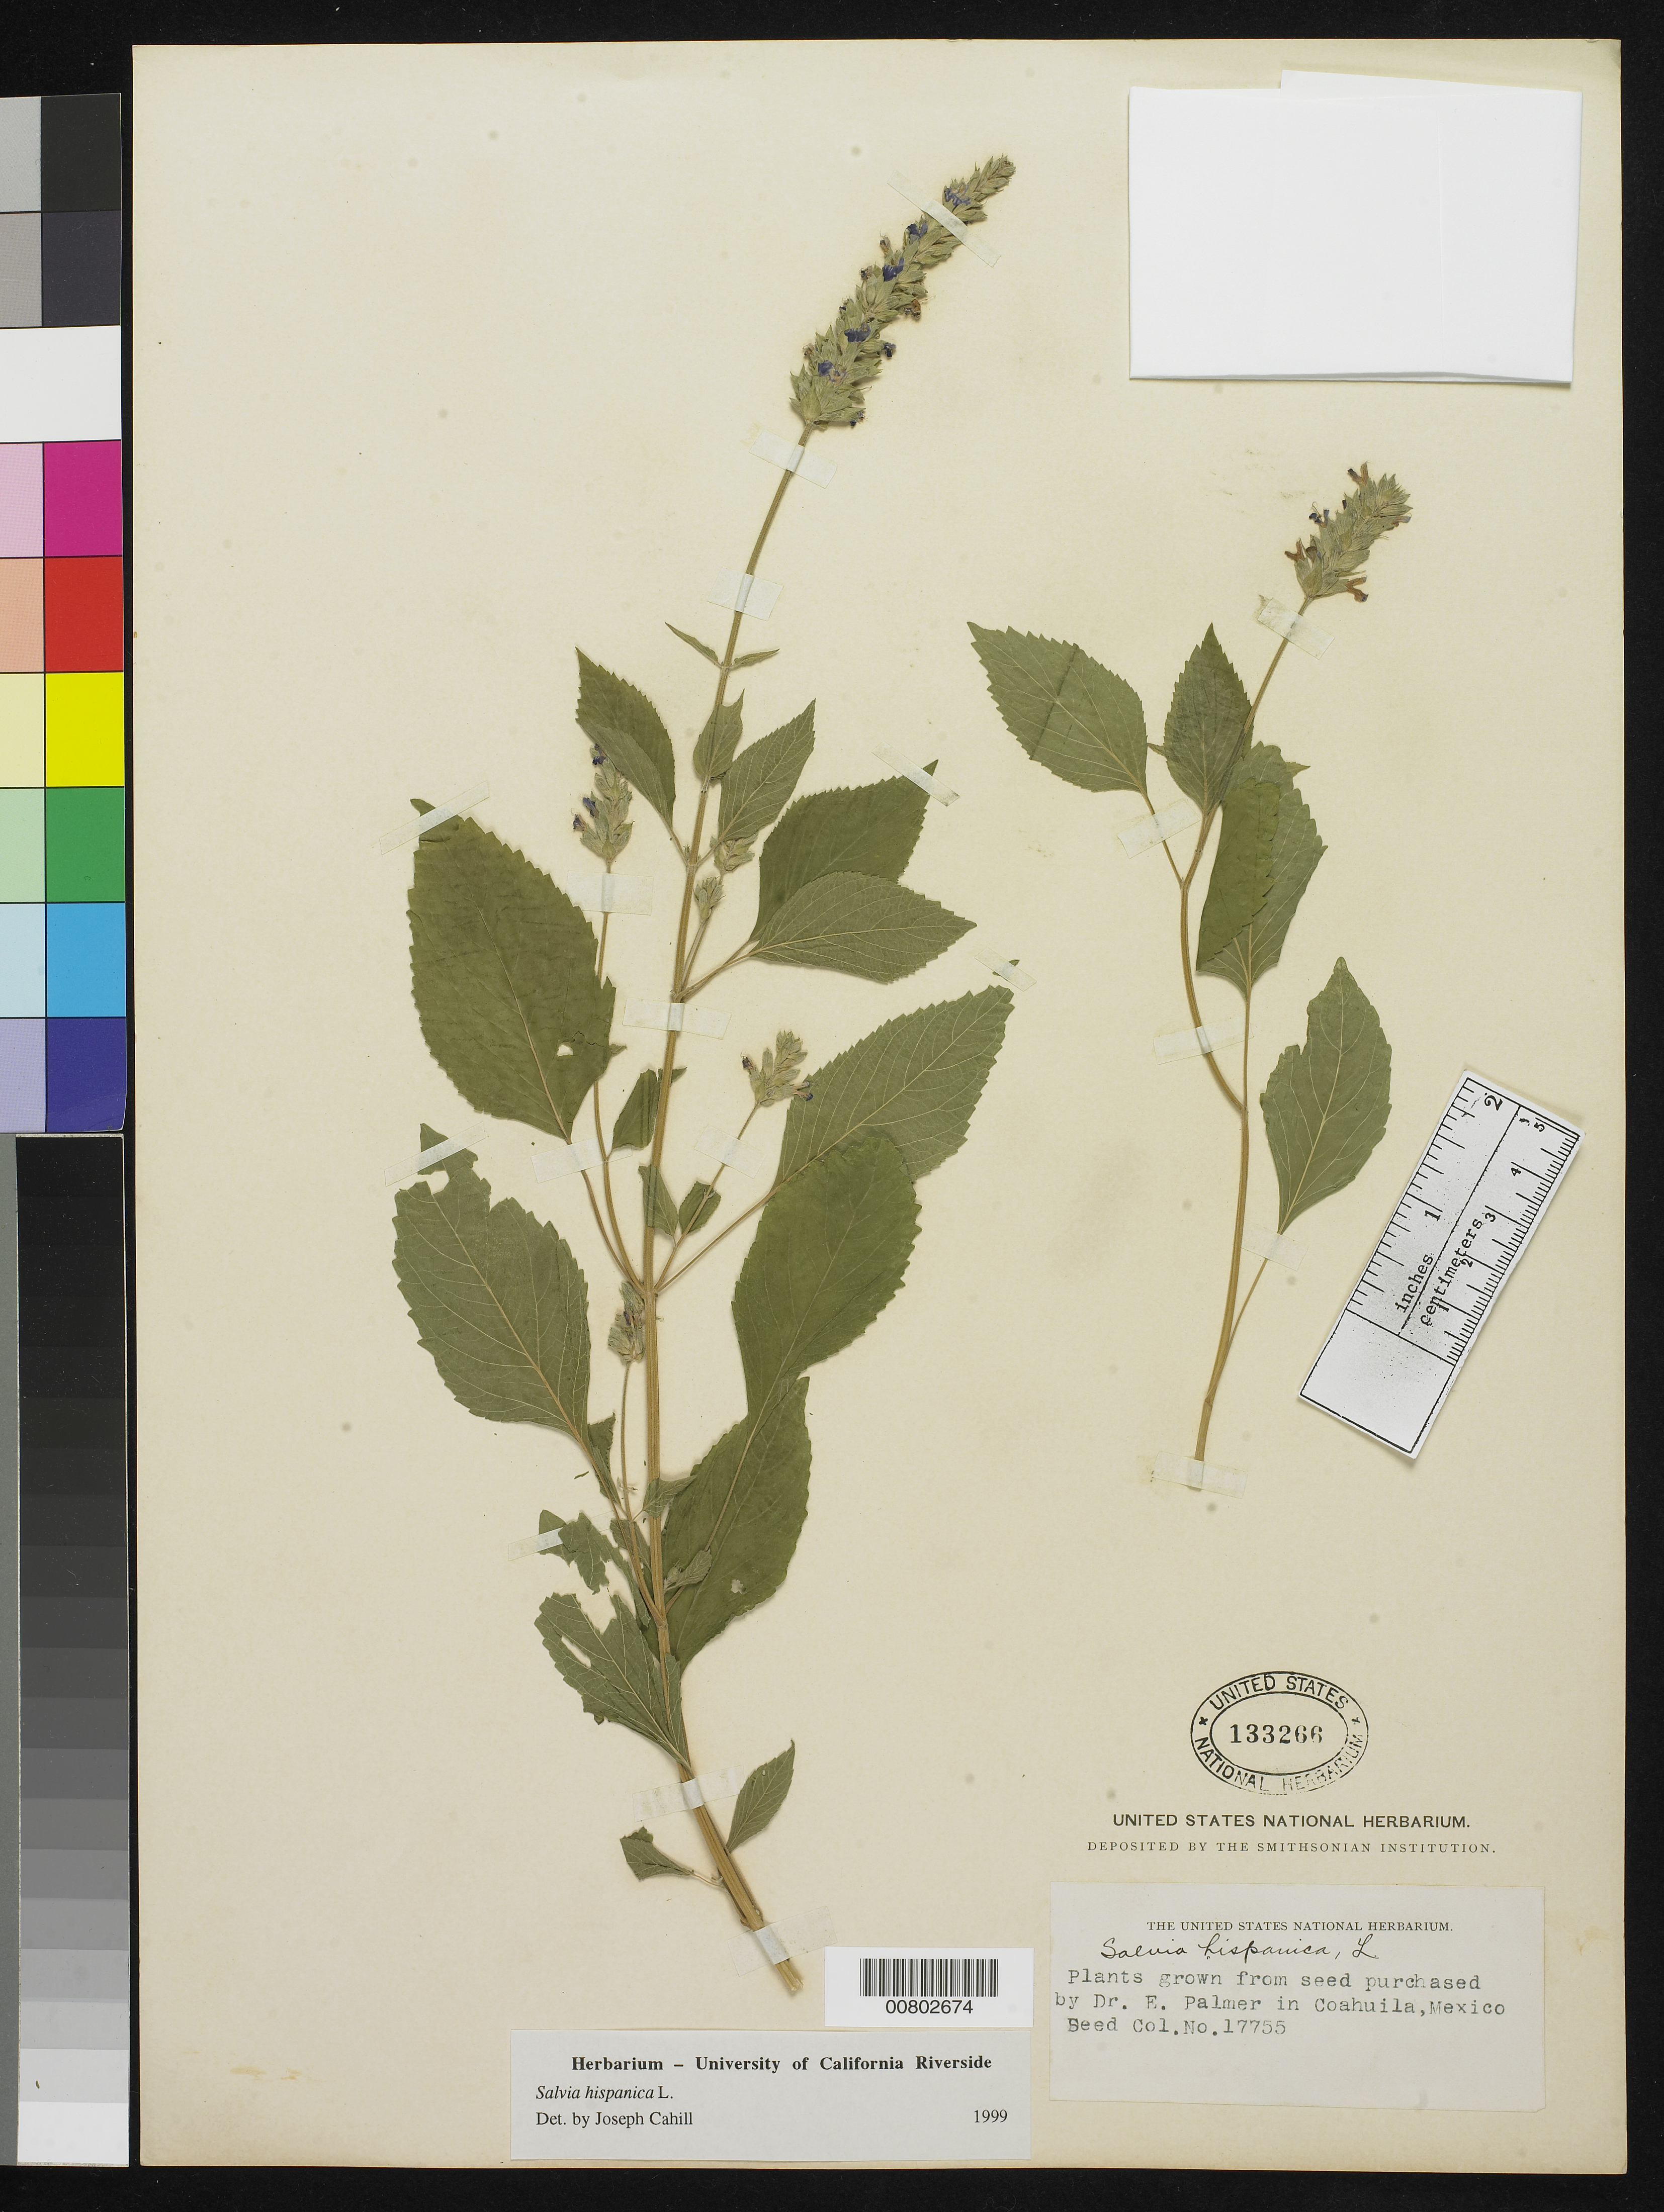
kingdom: Plantae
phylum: Tracheophyta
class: Magnoliopsida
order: Lamiales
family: Lamiaceae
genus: Salvia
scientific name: Salvia hispanica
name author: L.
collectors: E. Palmer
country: Mexico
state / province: Coahuila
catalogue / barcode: US 133266